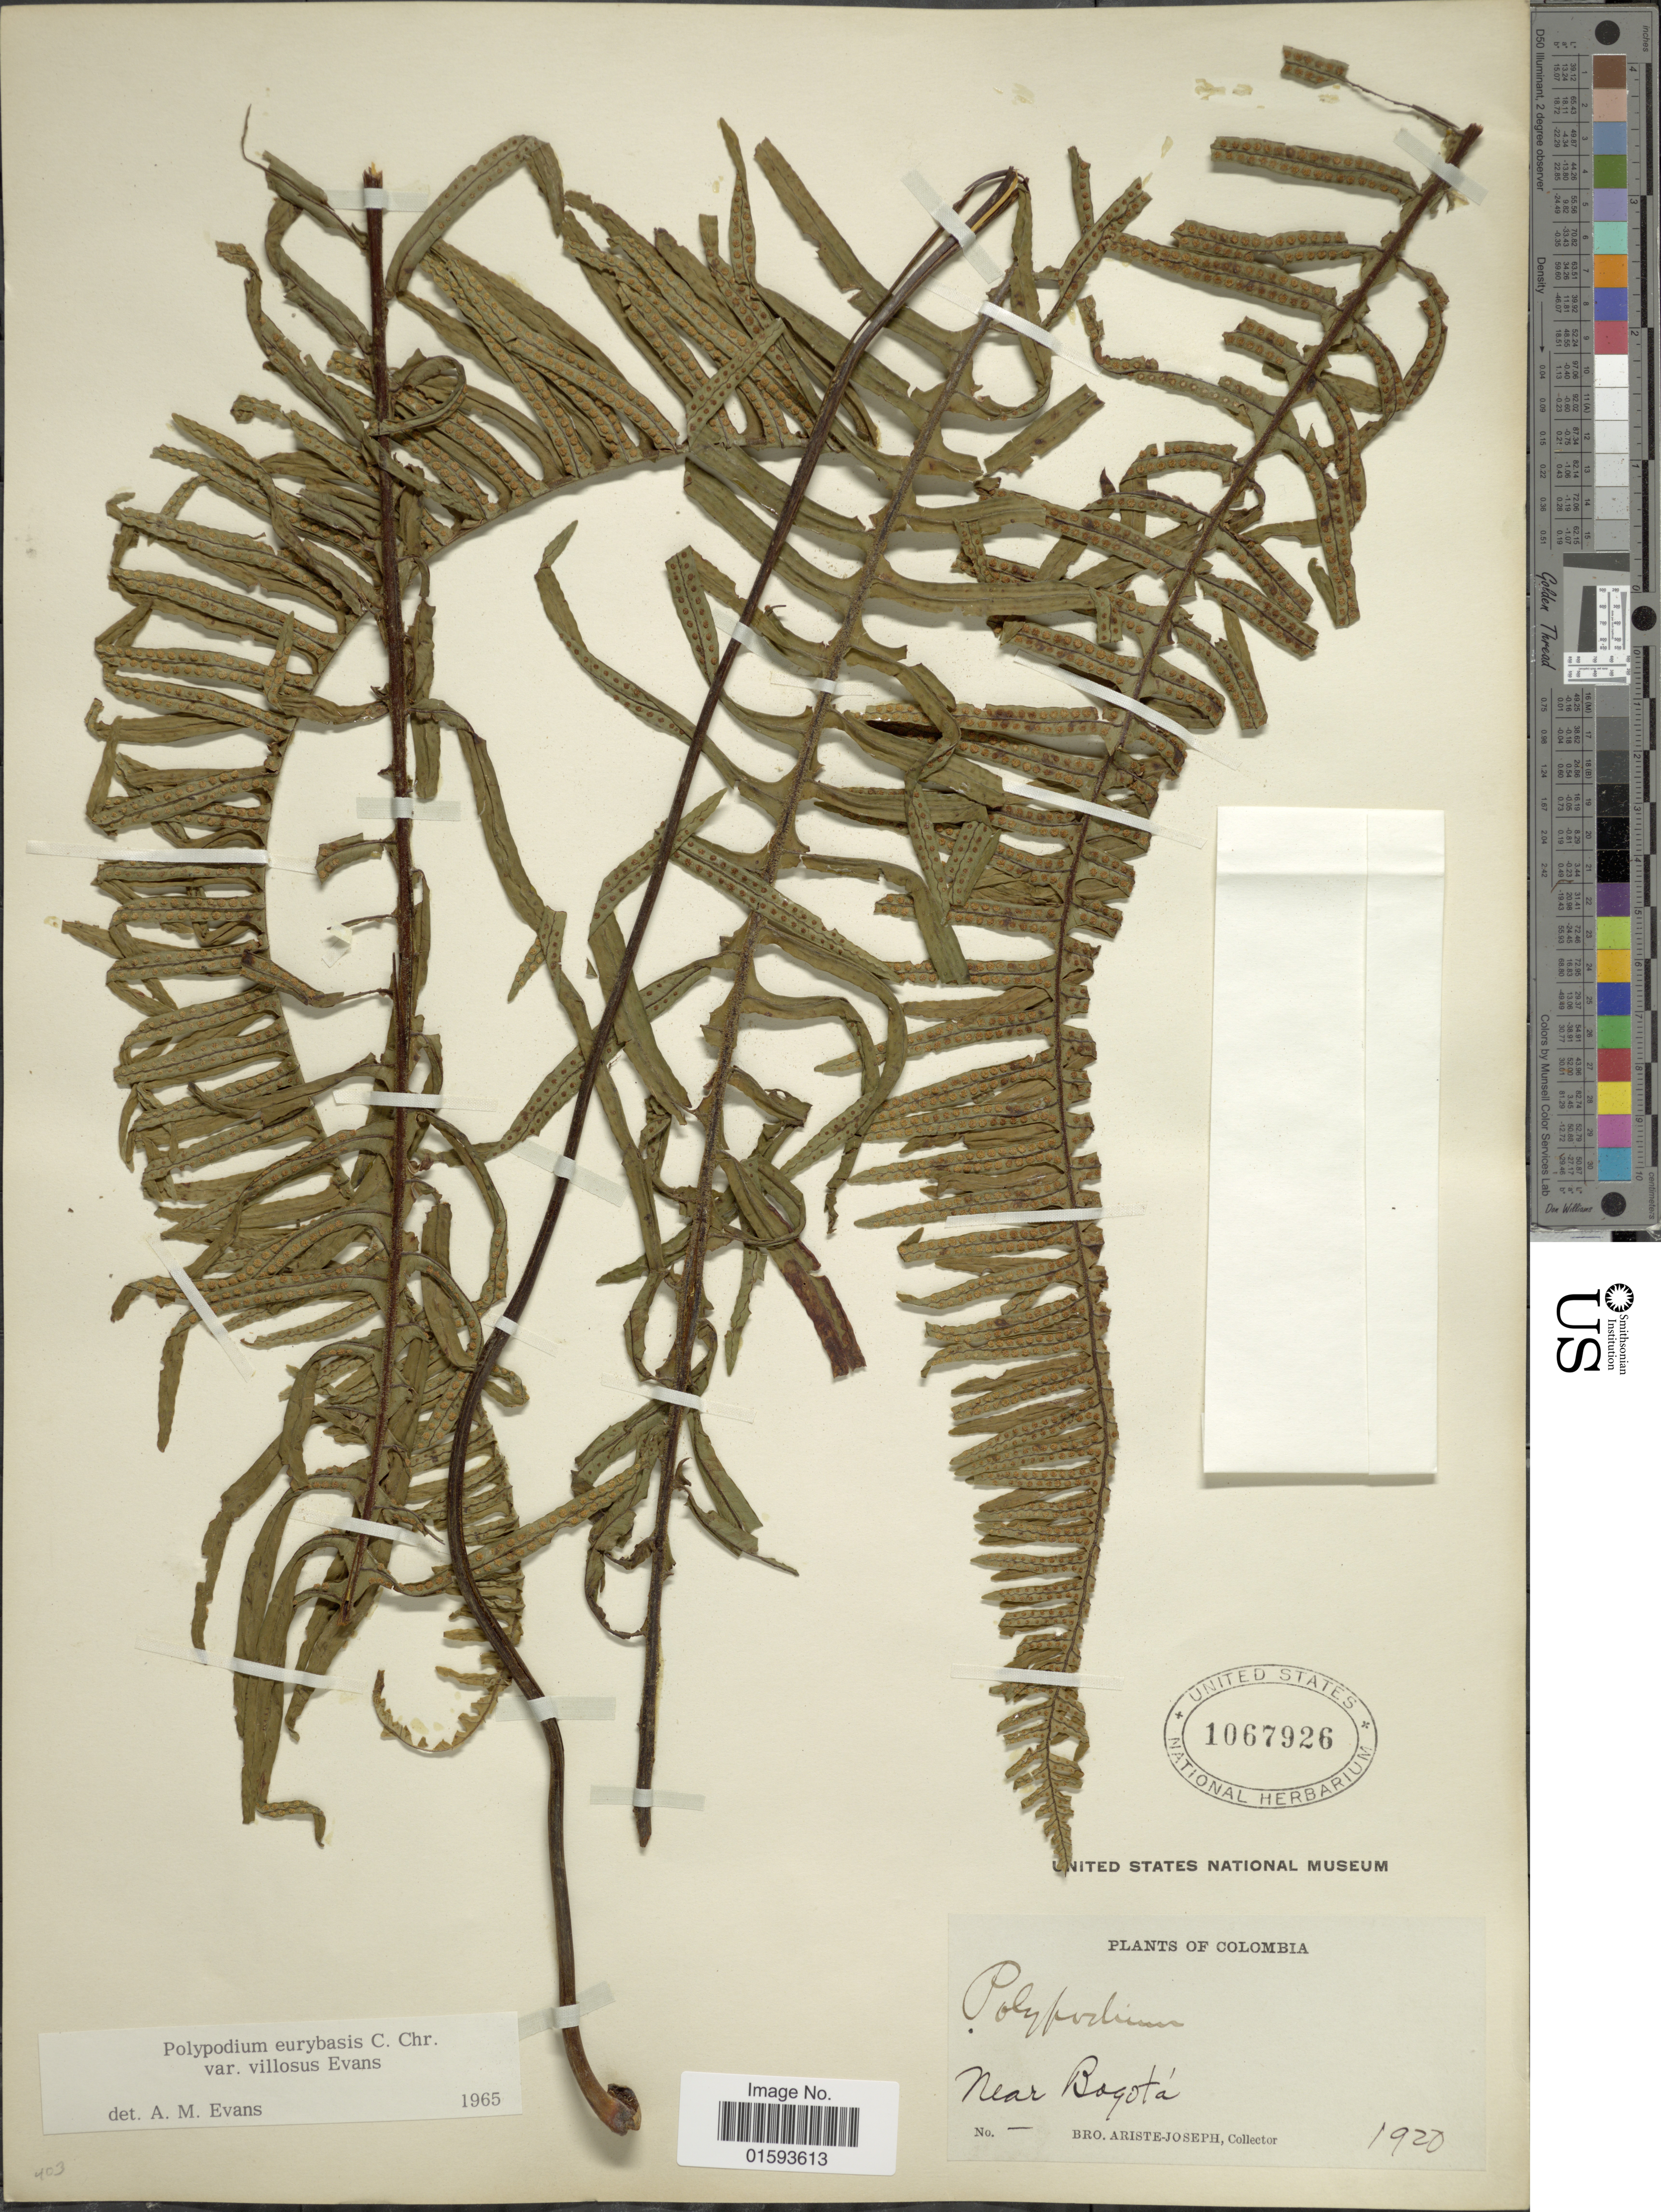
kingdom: Plantae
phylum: Tracheophyta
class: Polypodiopsida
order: Polypodiales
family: Polypodiaceae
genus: Pecluma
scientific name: Pecluma eurybasis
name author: (C. Chr.) M.G. Price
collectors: Bro. Ariste-Joseph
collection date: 1920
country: Colombia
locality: Near Bogota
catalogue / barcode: US 1067926